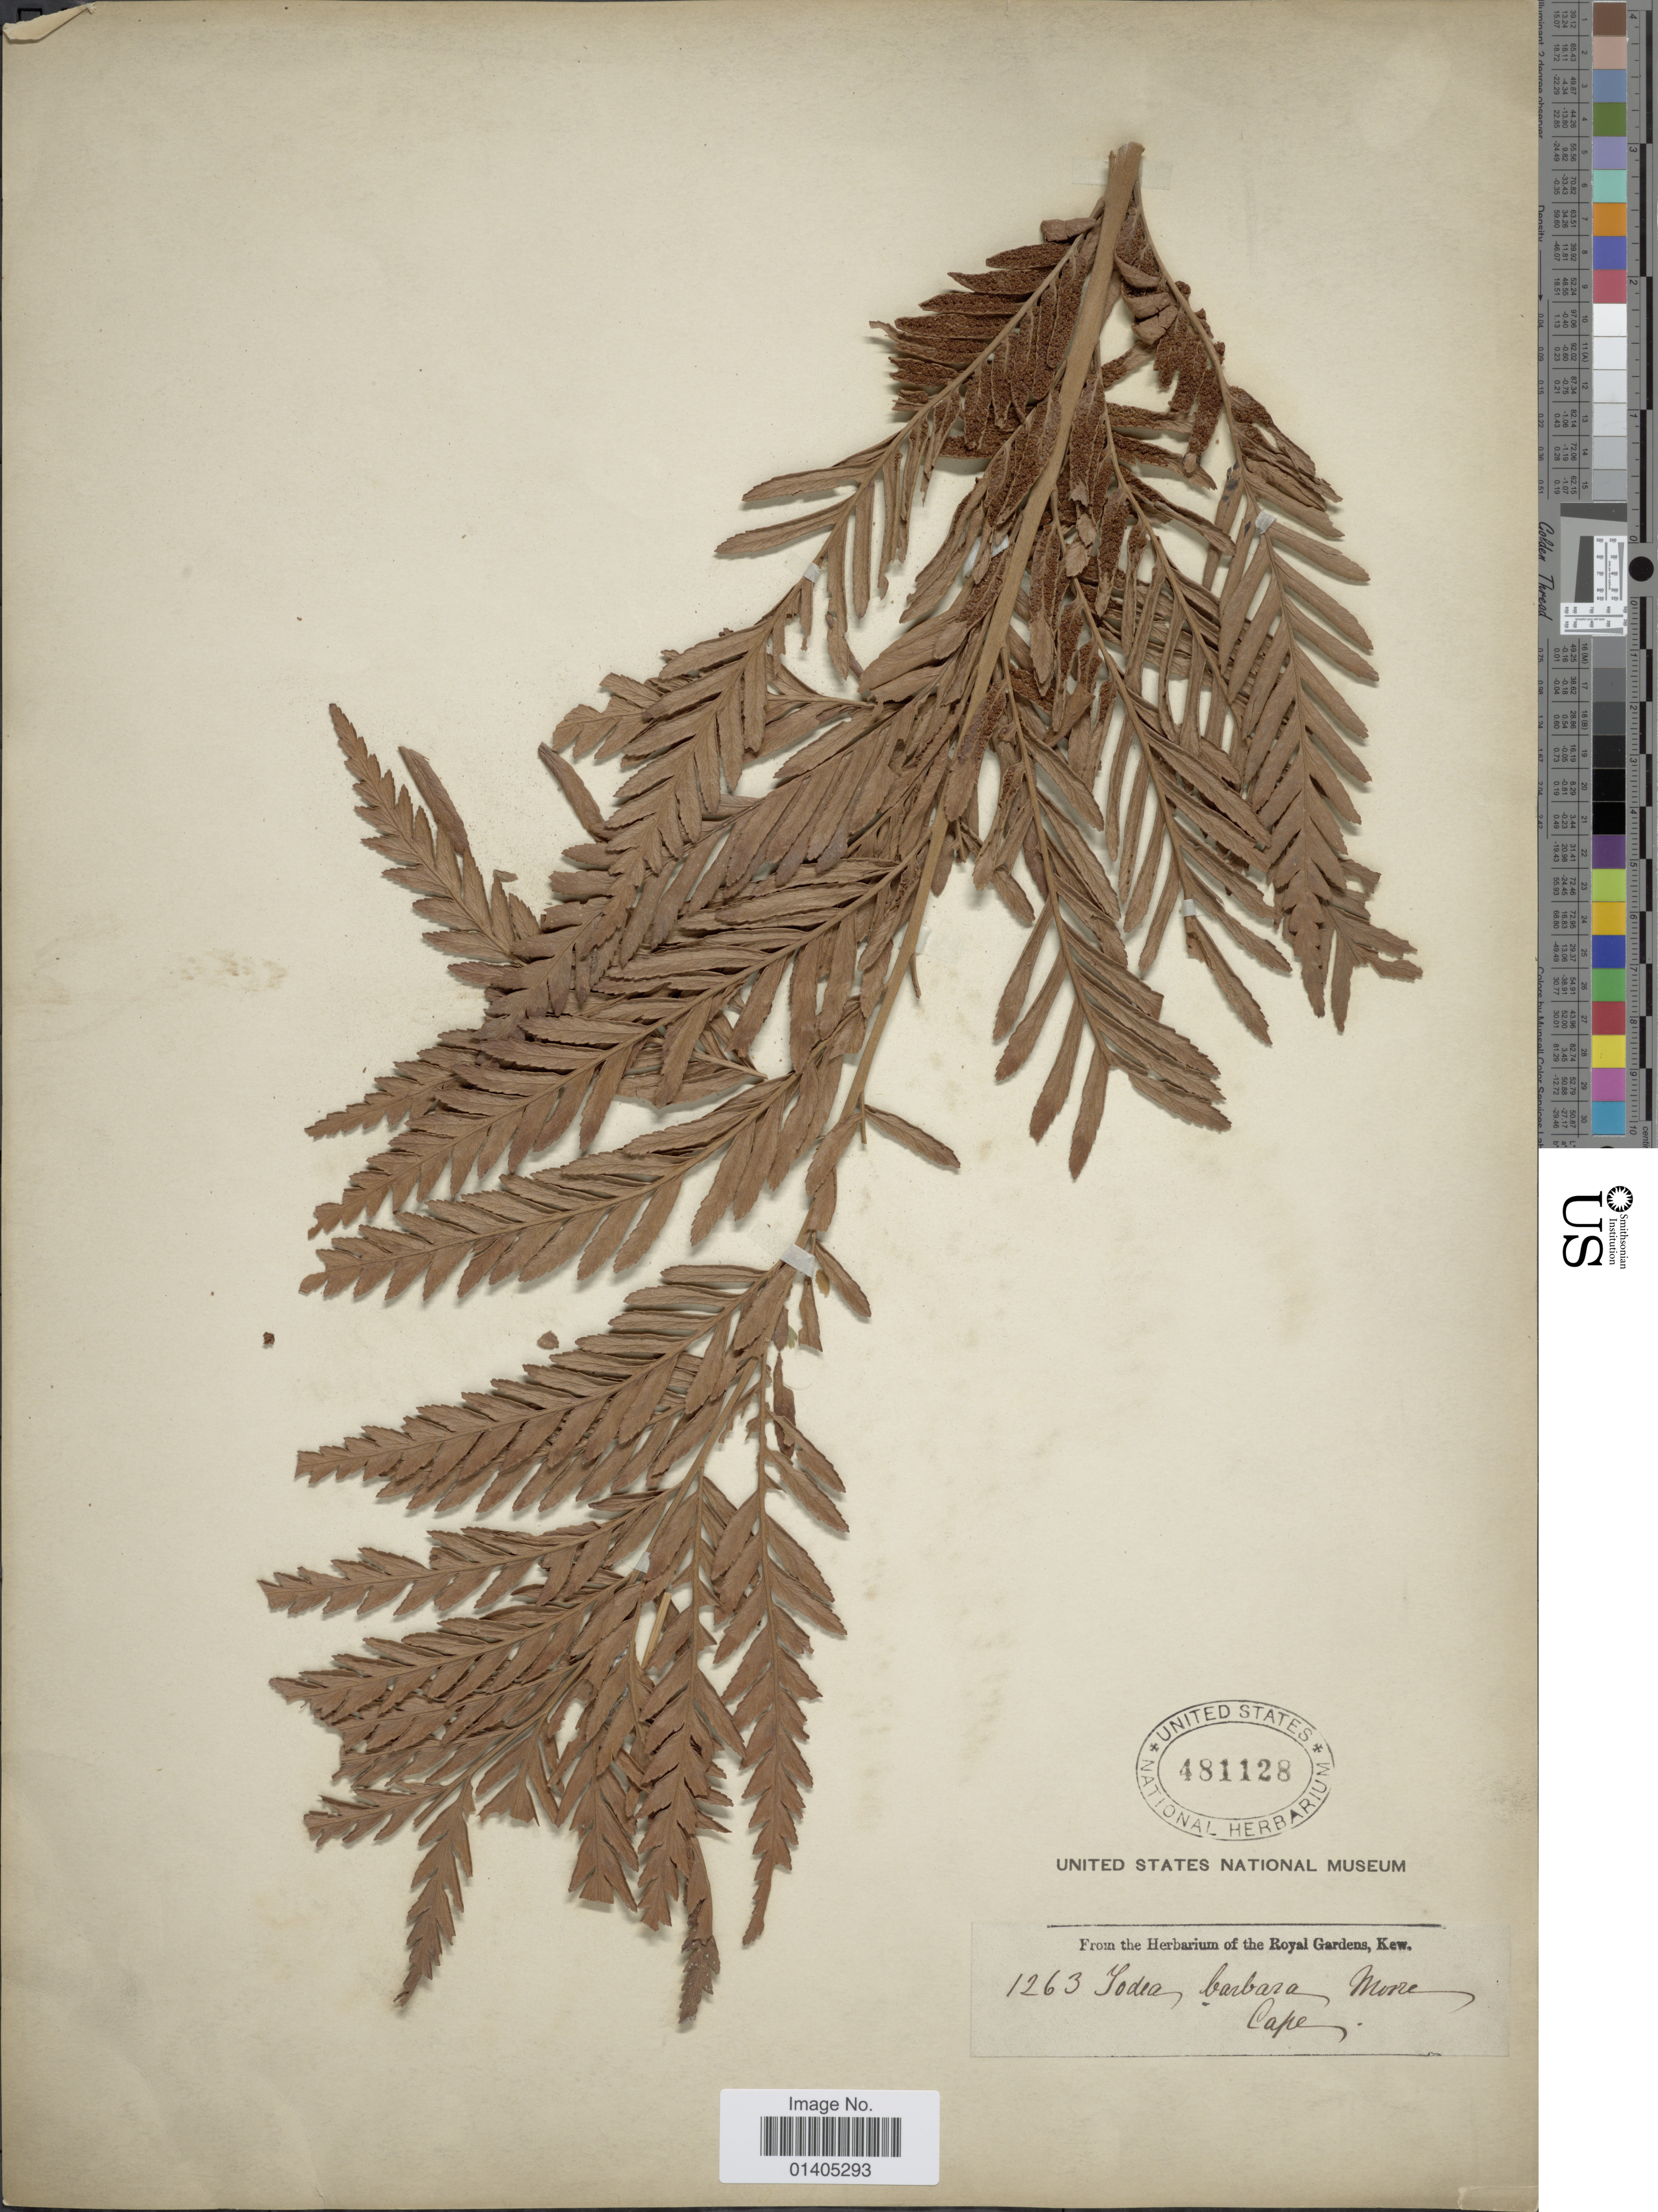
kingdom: Plantae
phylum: Tracheophyta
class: Polypodiopsida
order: Osmundales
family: Osmundaceae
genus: Todea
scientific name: Todea barbara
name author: T. Moore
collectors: Royal Botanic Garden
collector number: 1263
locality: Cape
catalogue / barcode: US 481128